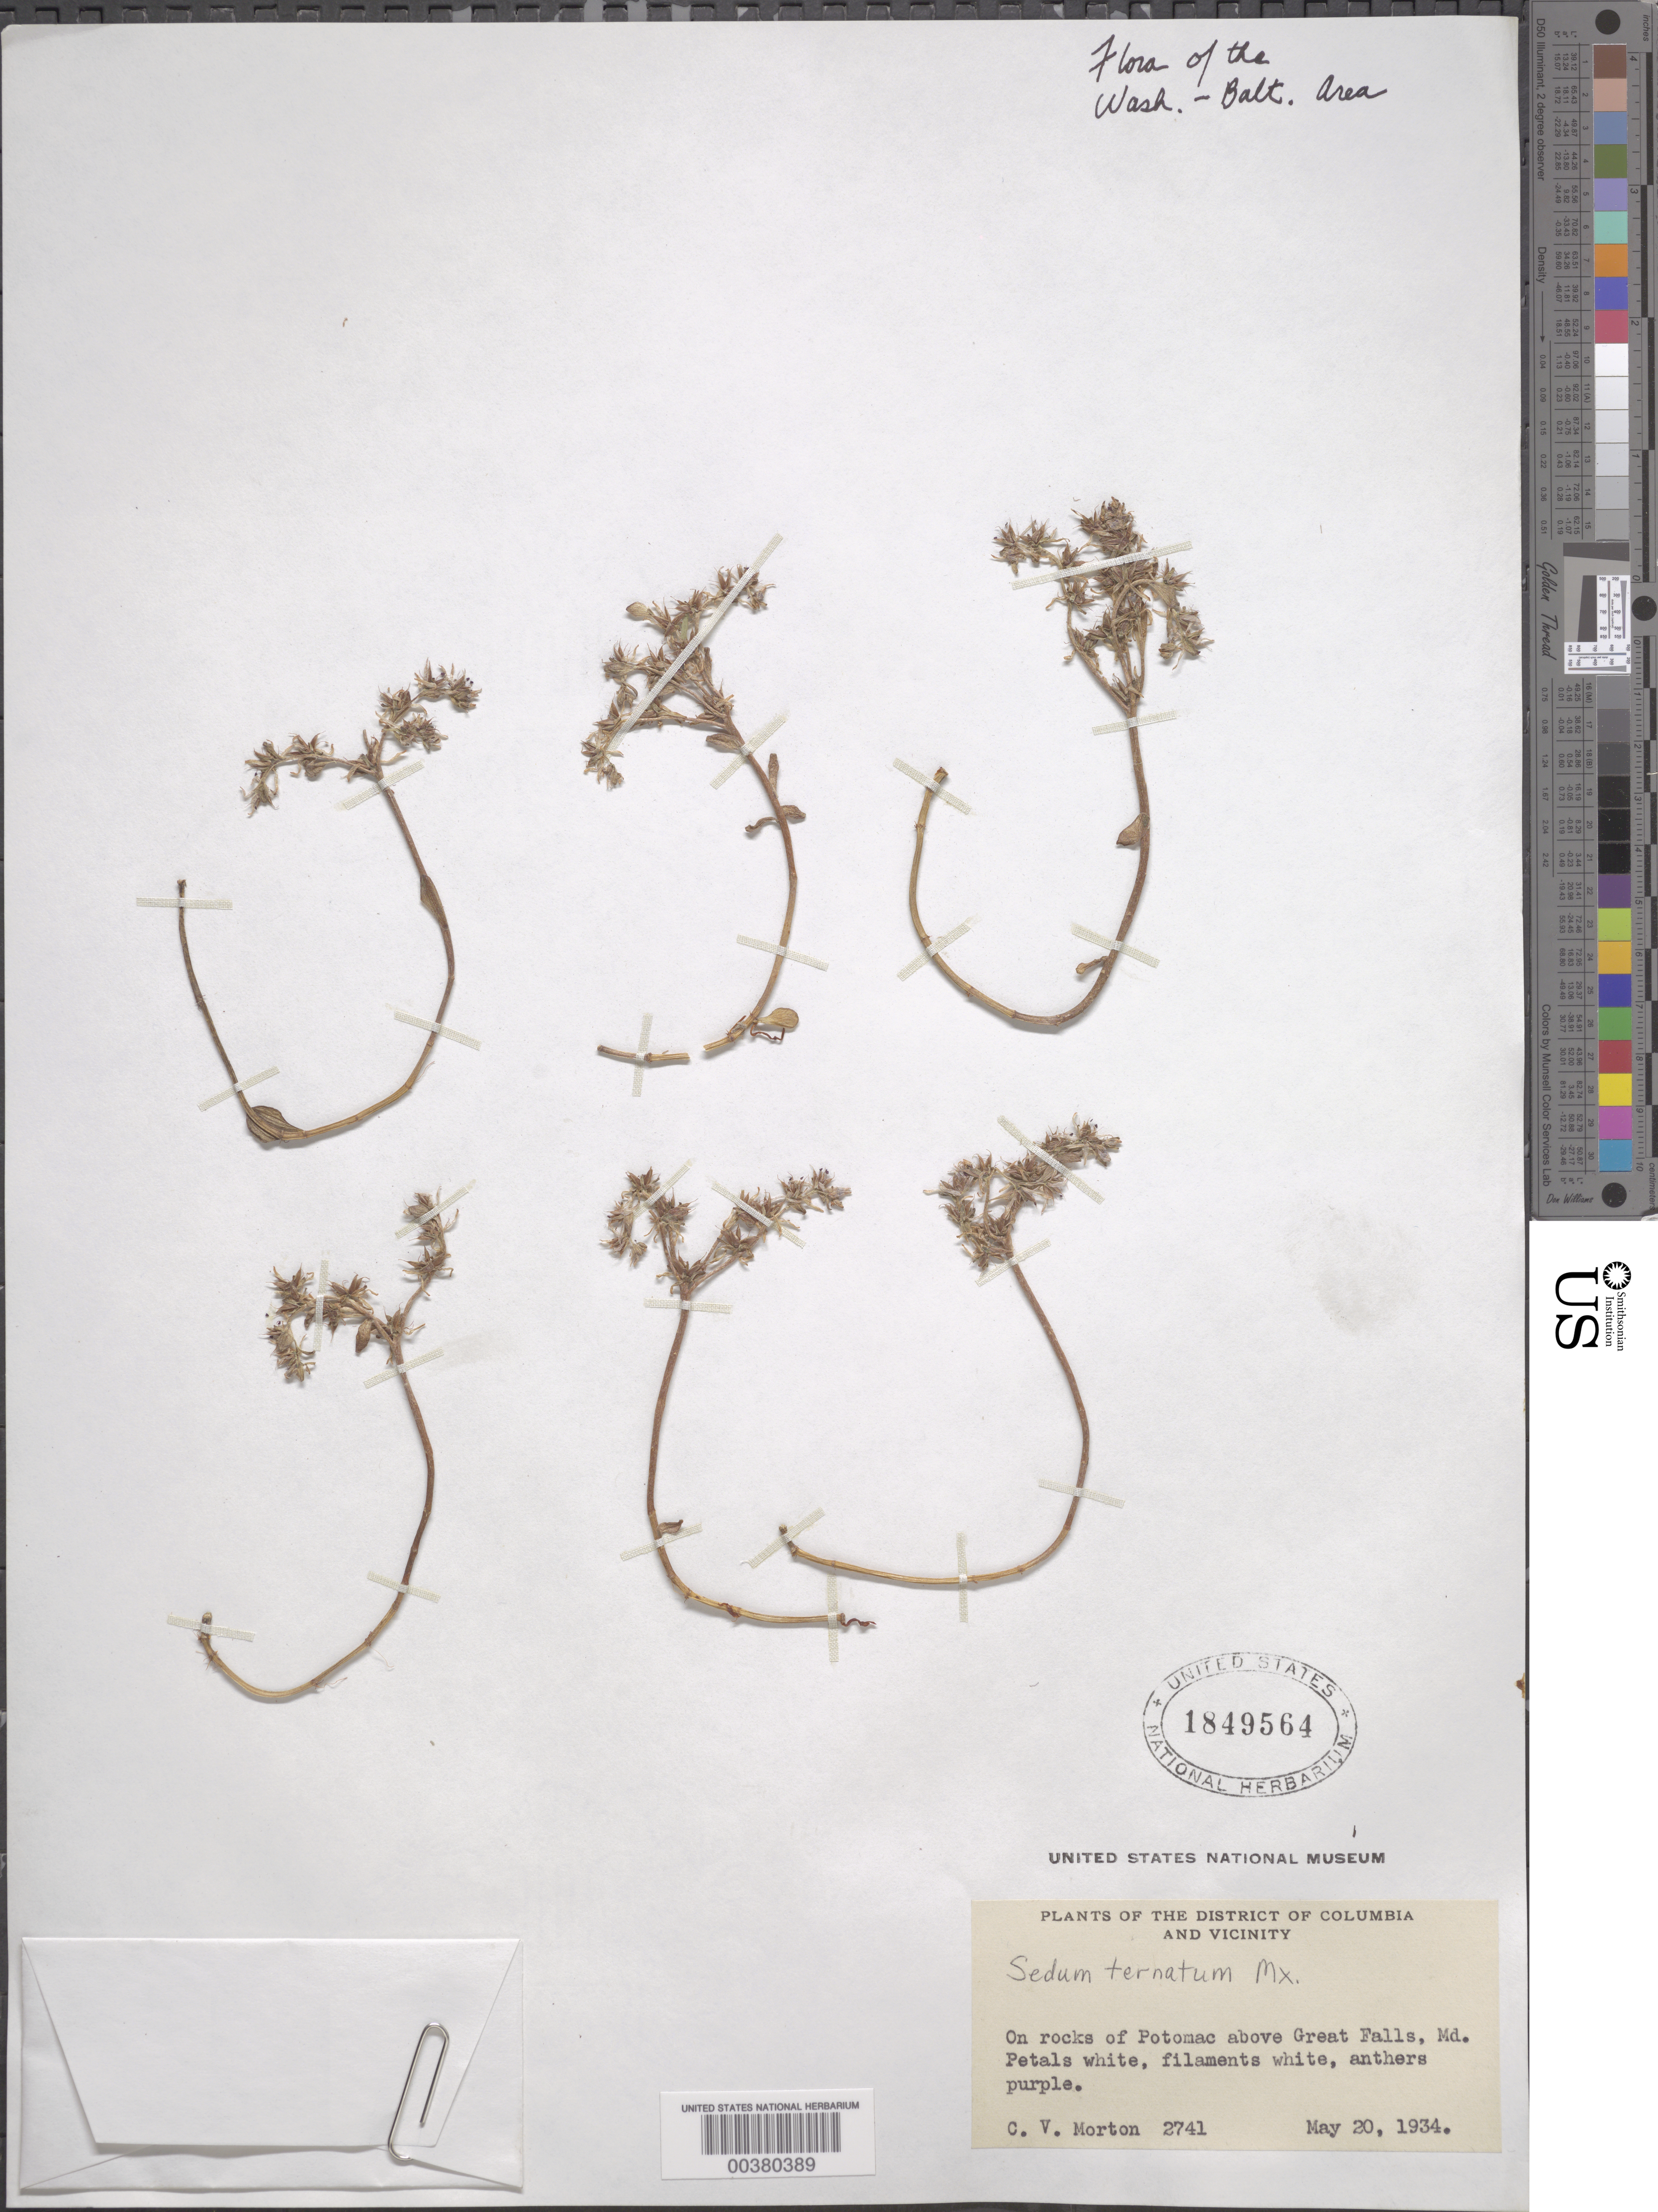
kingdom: Plantae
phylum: Tracheophyta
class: Magnoliopsida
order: Saxifragales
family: Crassulaceae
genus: Sedum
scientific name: Sedum ternatum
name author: Michx.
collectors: C. V. Morton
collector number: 2741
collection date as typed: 20 May 1934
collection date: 1934-05-20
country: United States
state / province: Maryland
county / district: Montgomery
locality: Above Great Falls C. & O. Canal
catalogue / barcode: US 1849564